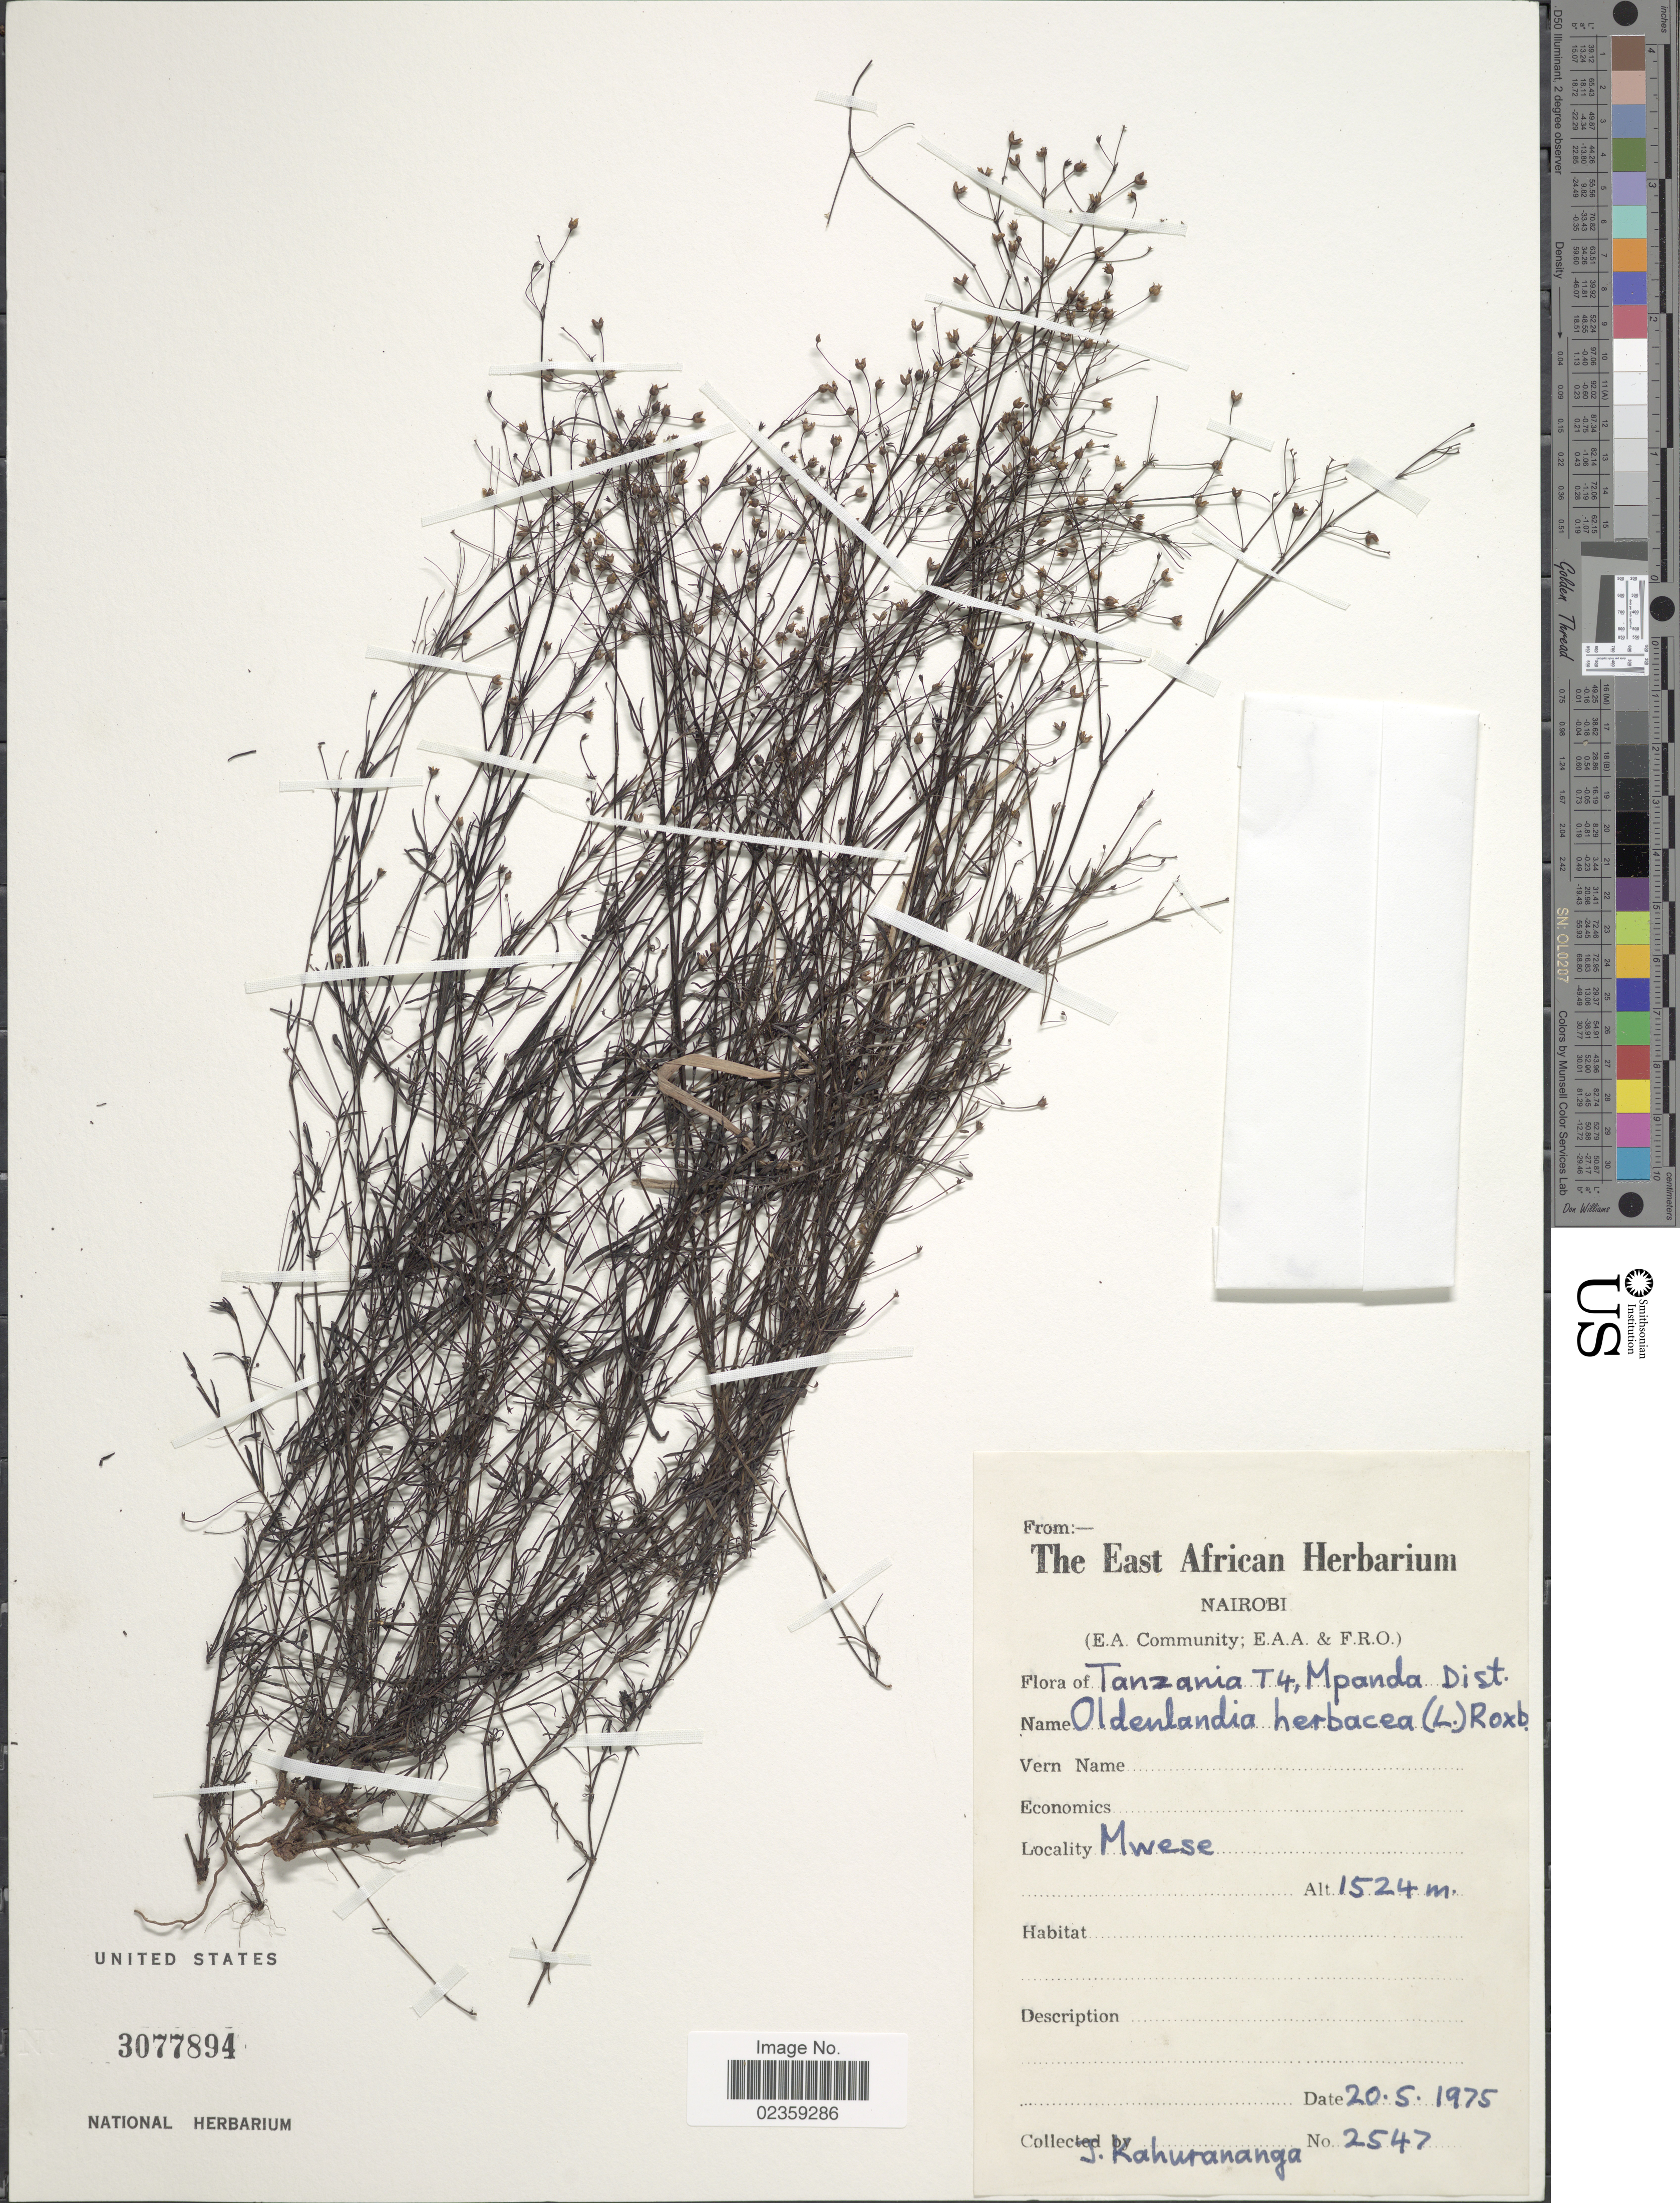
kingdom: Plantae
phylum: Tracheophyta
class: Magnoliopsida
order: Gentianales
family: Rubiaceae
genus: Oldenlandia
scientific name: Oldenlandia herbacea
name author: (L.) Roxb.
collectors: J. Kahurananga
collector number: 2547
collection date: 1975-05-20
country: Tanzania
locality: Tanzania T4, Mpanda Dist. Mwese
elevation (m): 1524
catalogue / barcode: US 3077894